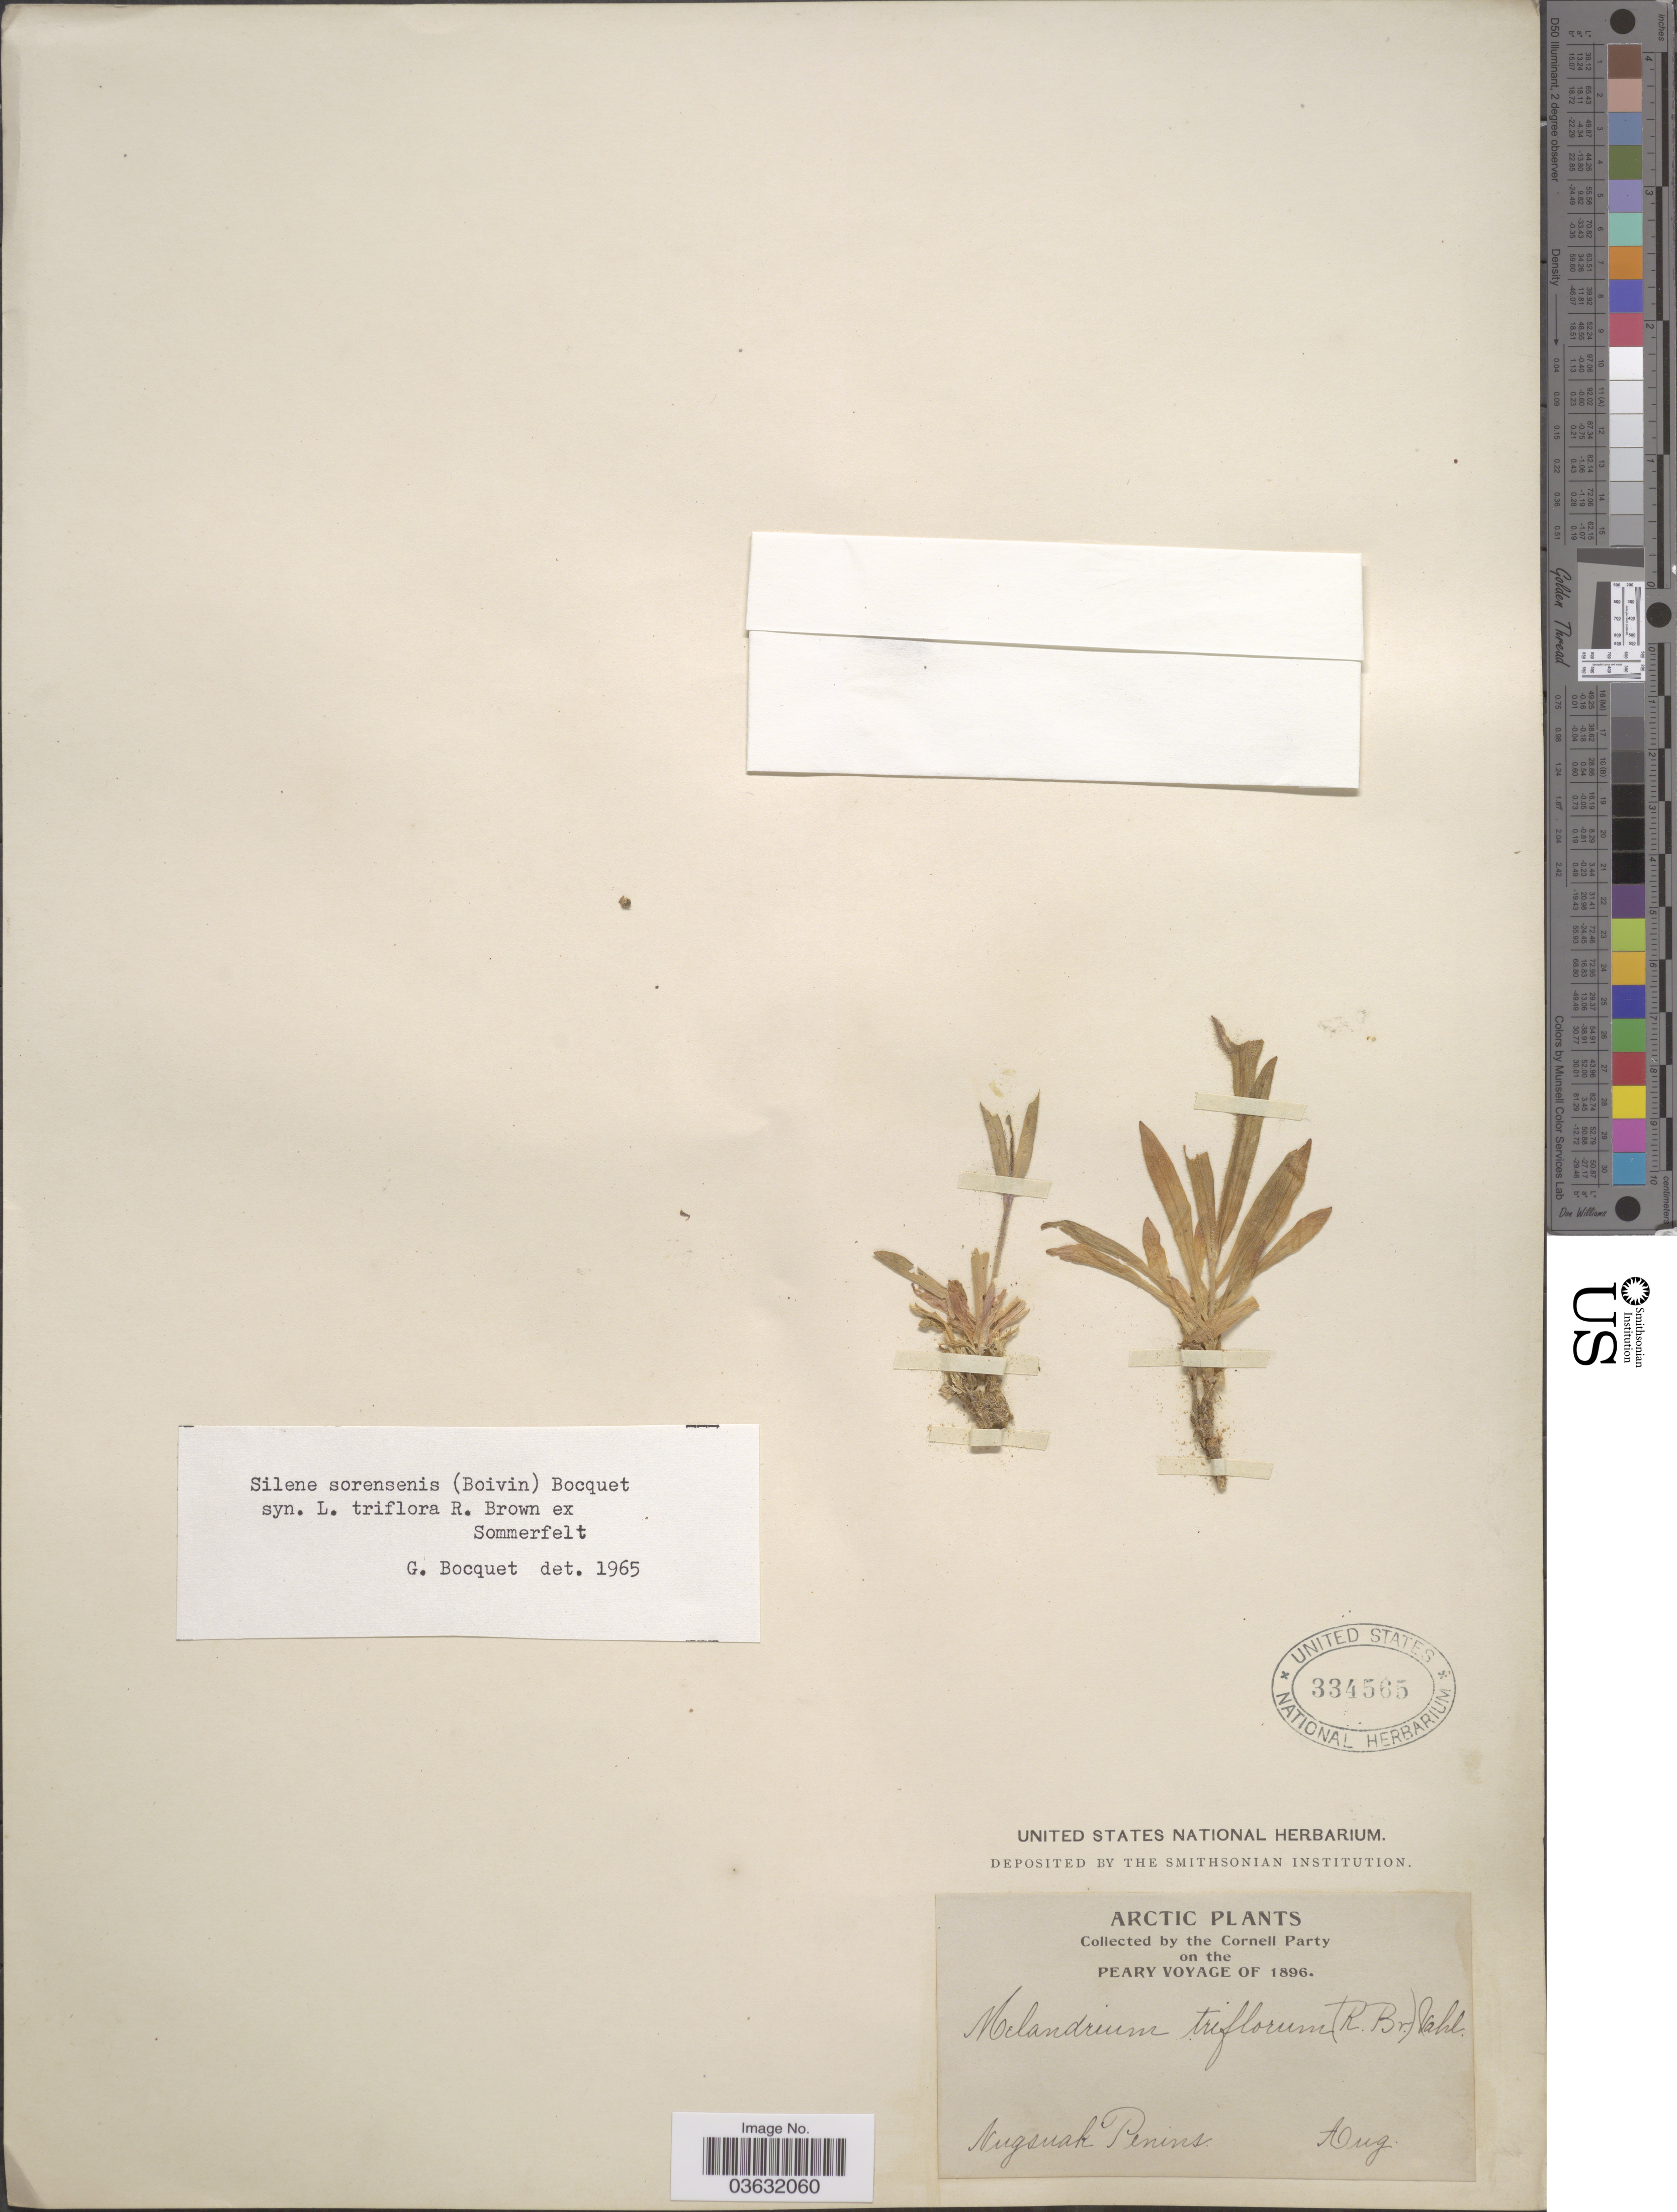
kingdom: Plantae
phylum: Tracheophyta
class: Magnoliopsida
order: Caryophyllales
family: Caryophyllaceae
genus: Silene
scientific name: Silene sorensenis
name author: (B. Boivin) Bocquet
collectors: Cornell Party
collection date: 1896-08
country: Greenland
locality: Arctic. Nugsuak Penins.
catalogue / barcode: US 334565